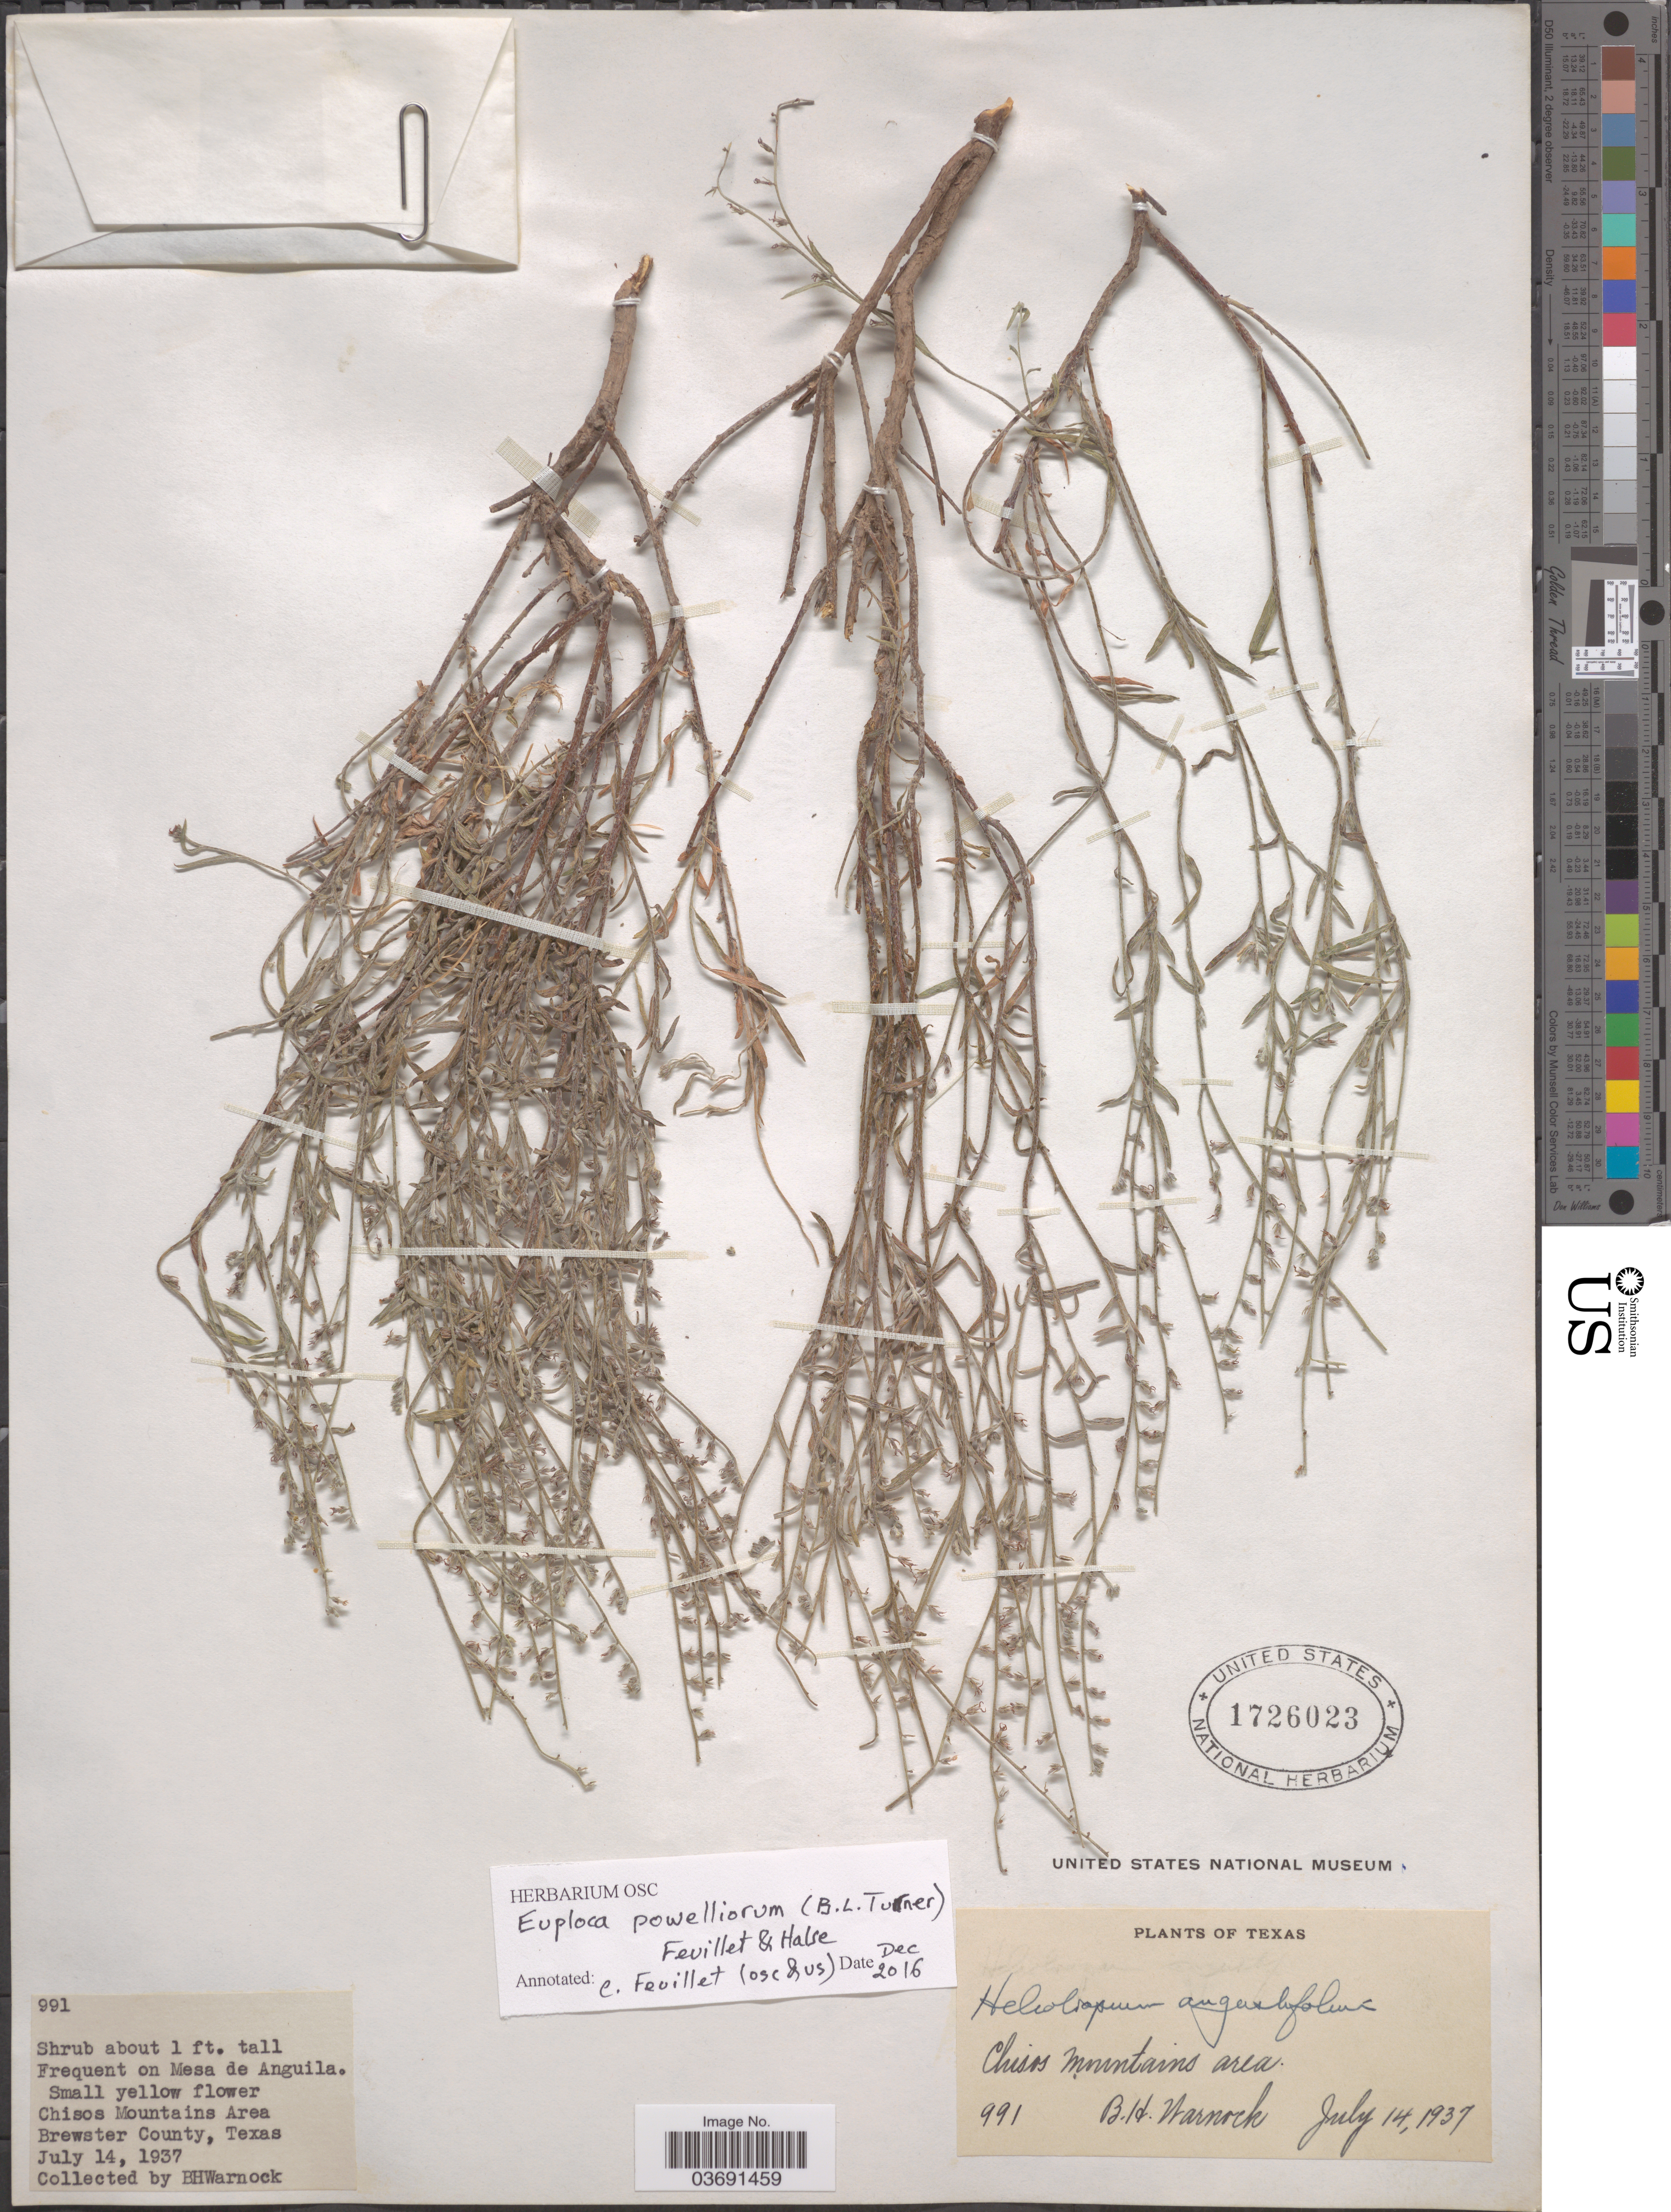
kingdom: Plantae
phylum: Tracheophyta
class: Magnoliopsida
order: Boraginales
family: Heliotropiaceae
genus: Euploca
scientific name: Euploca powelliorum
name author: (B.L. Turner) Feuillet & Halse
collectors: B. H. Warnock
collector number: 991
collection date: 1937-07-14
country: United States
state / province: Texas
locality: Chisos Mountains area. On Mesa de Anguila. Brewster County.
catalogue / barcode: US 1726023